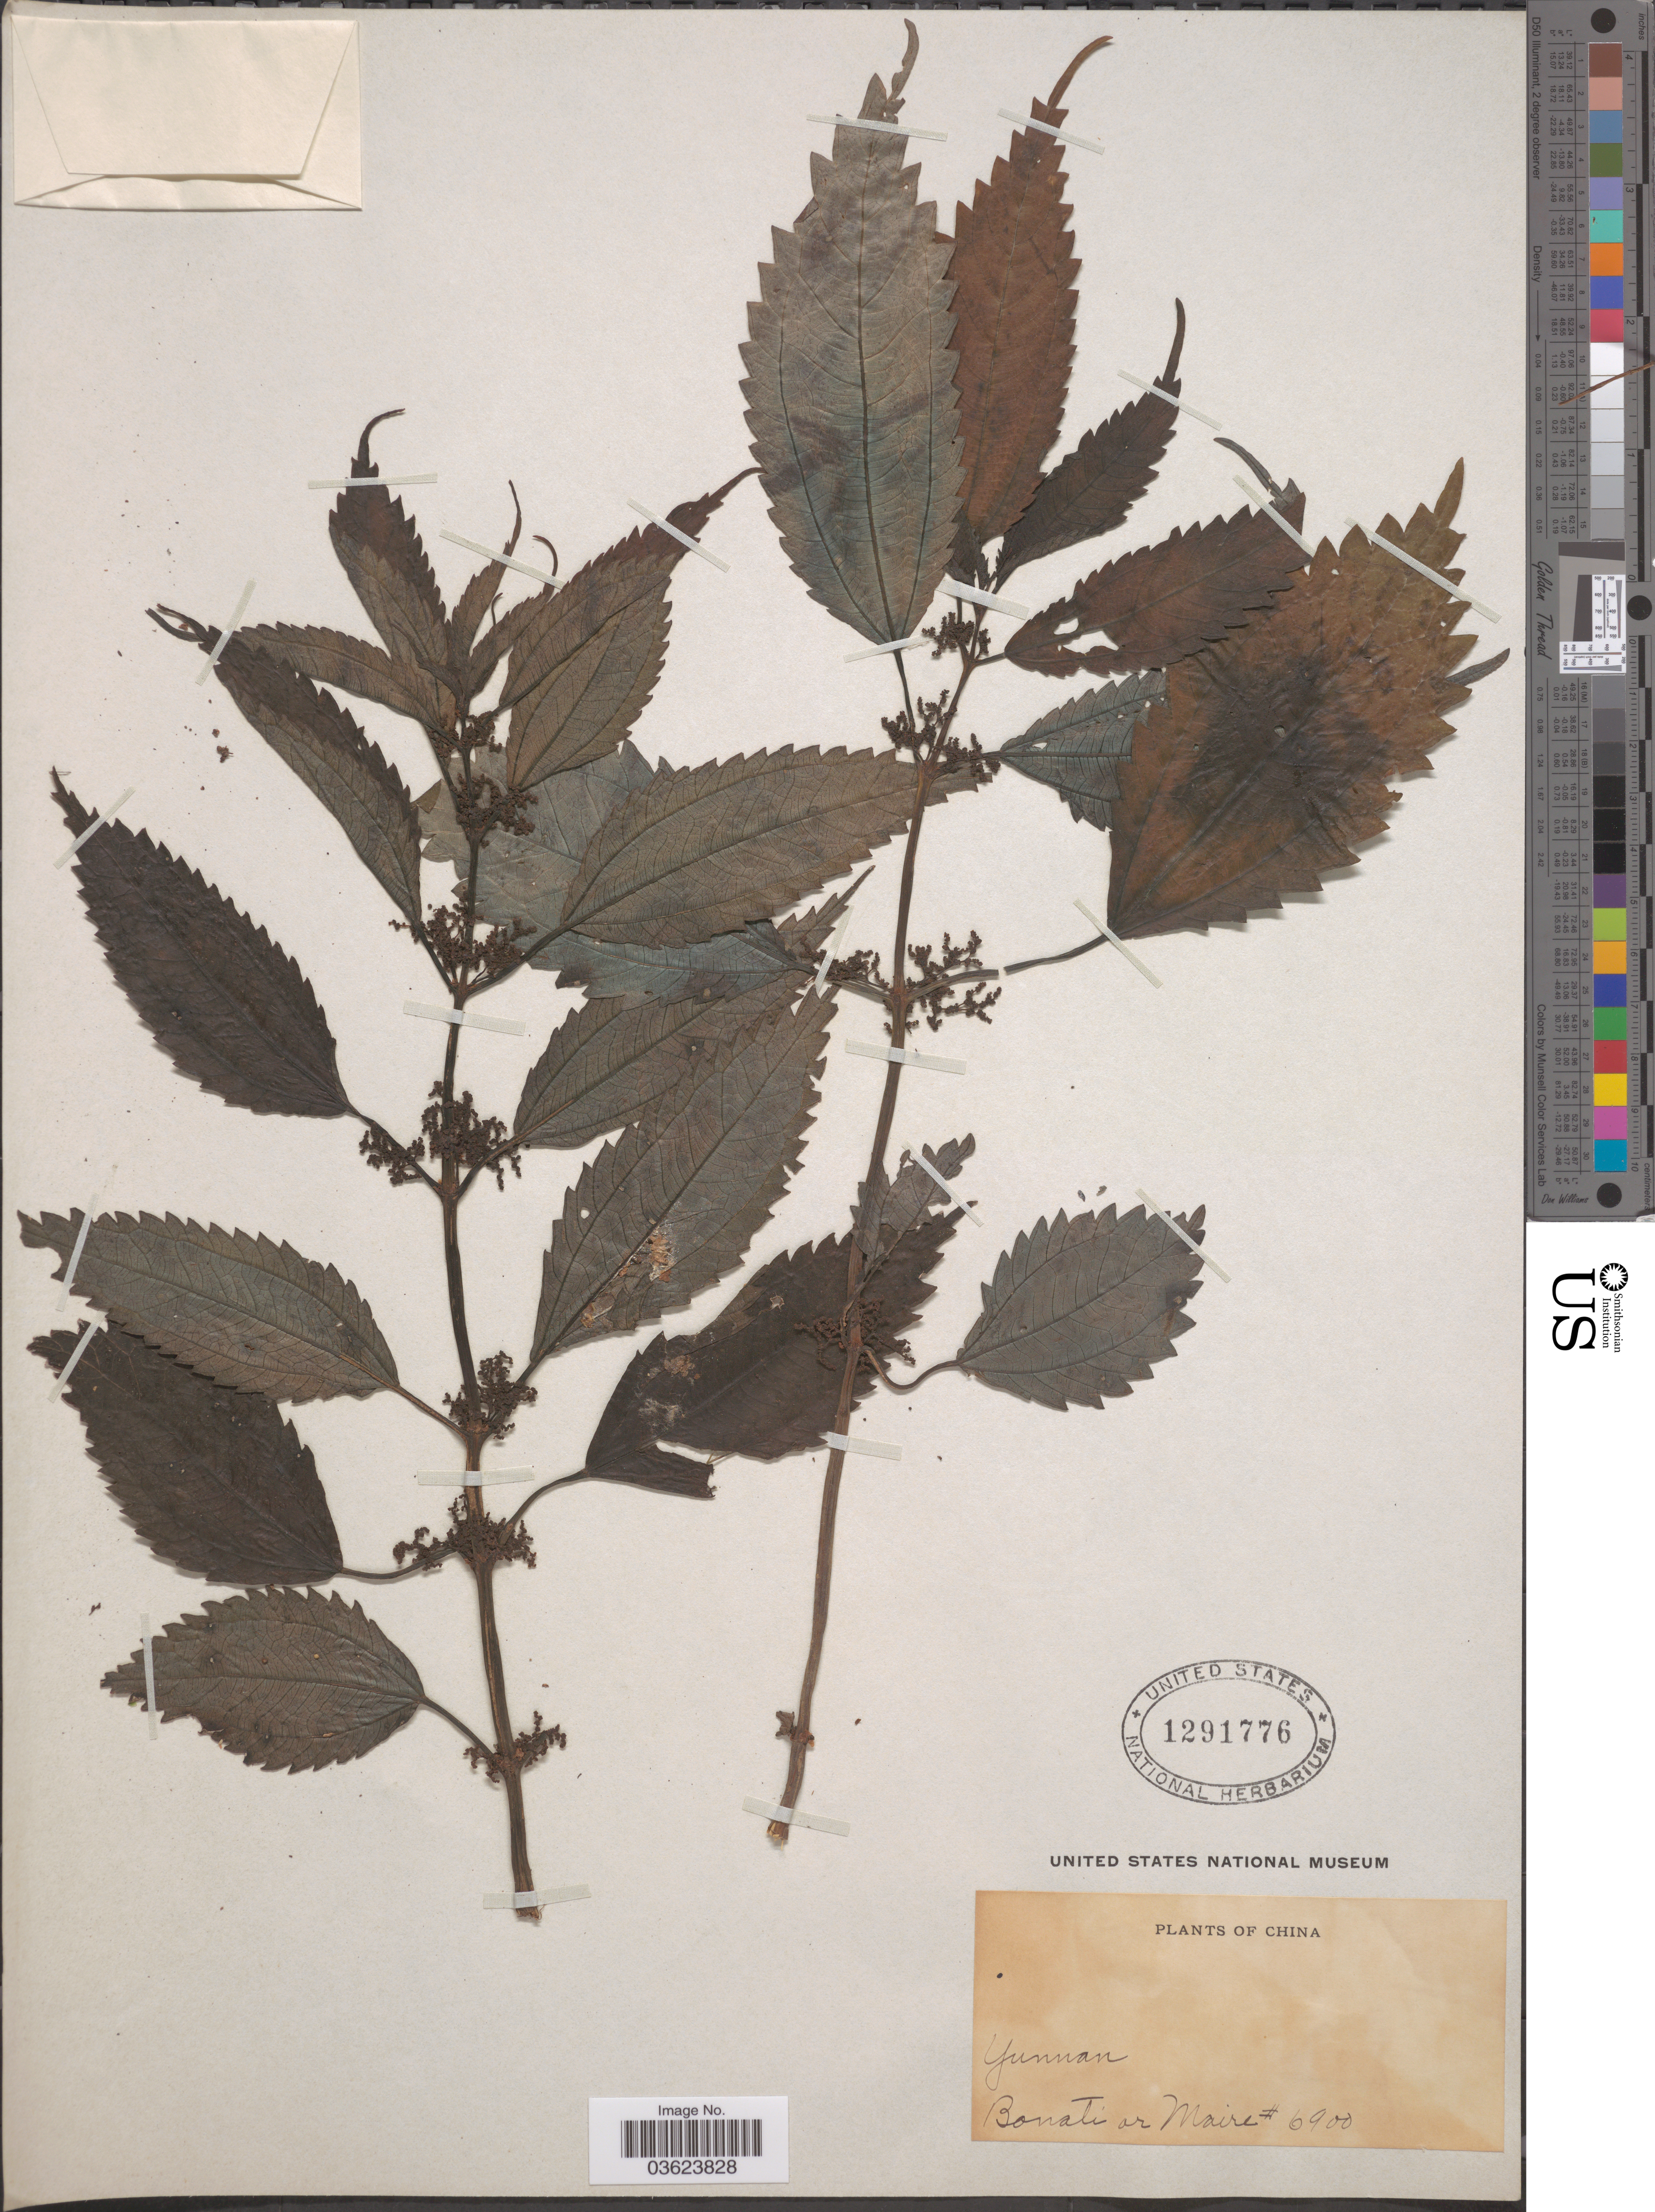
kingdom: Plantae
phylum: Tracheophyta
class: Magnoliopsida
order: Rosales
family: Urticaceae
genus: Pilea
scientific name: Pilea sp.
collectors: -. Bonati & Maire, --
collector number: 6900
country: China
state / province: Yunnan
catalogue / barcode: US 1291776